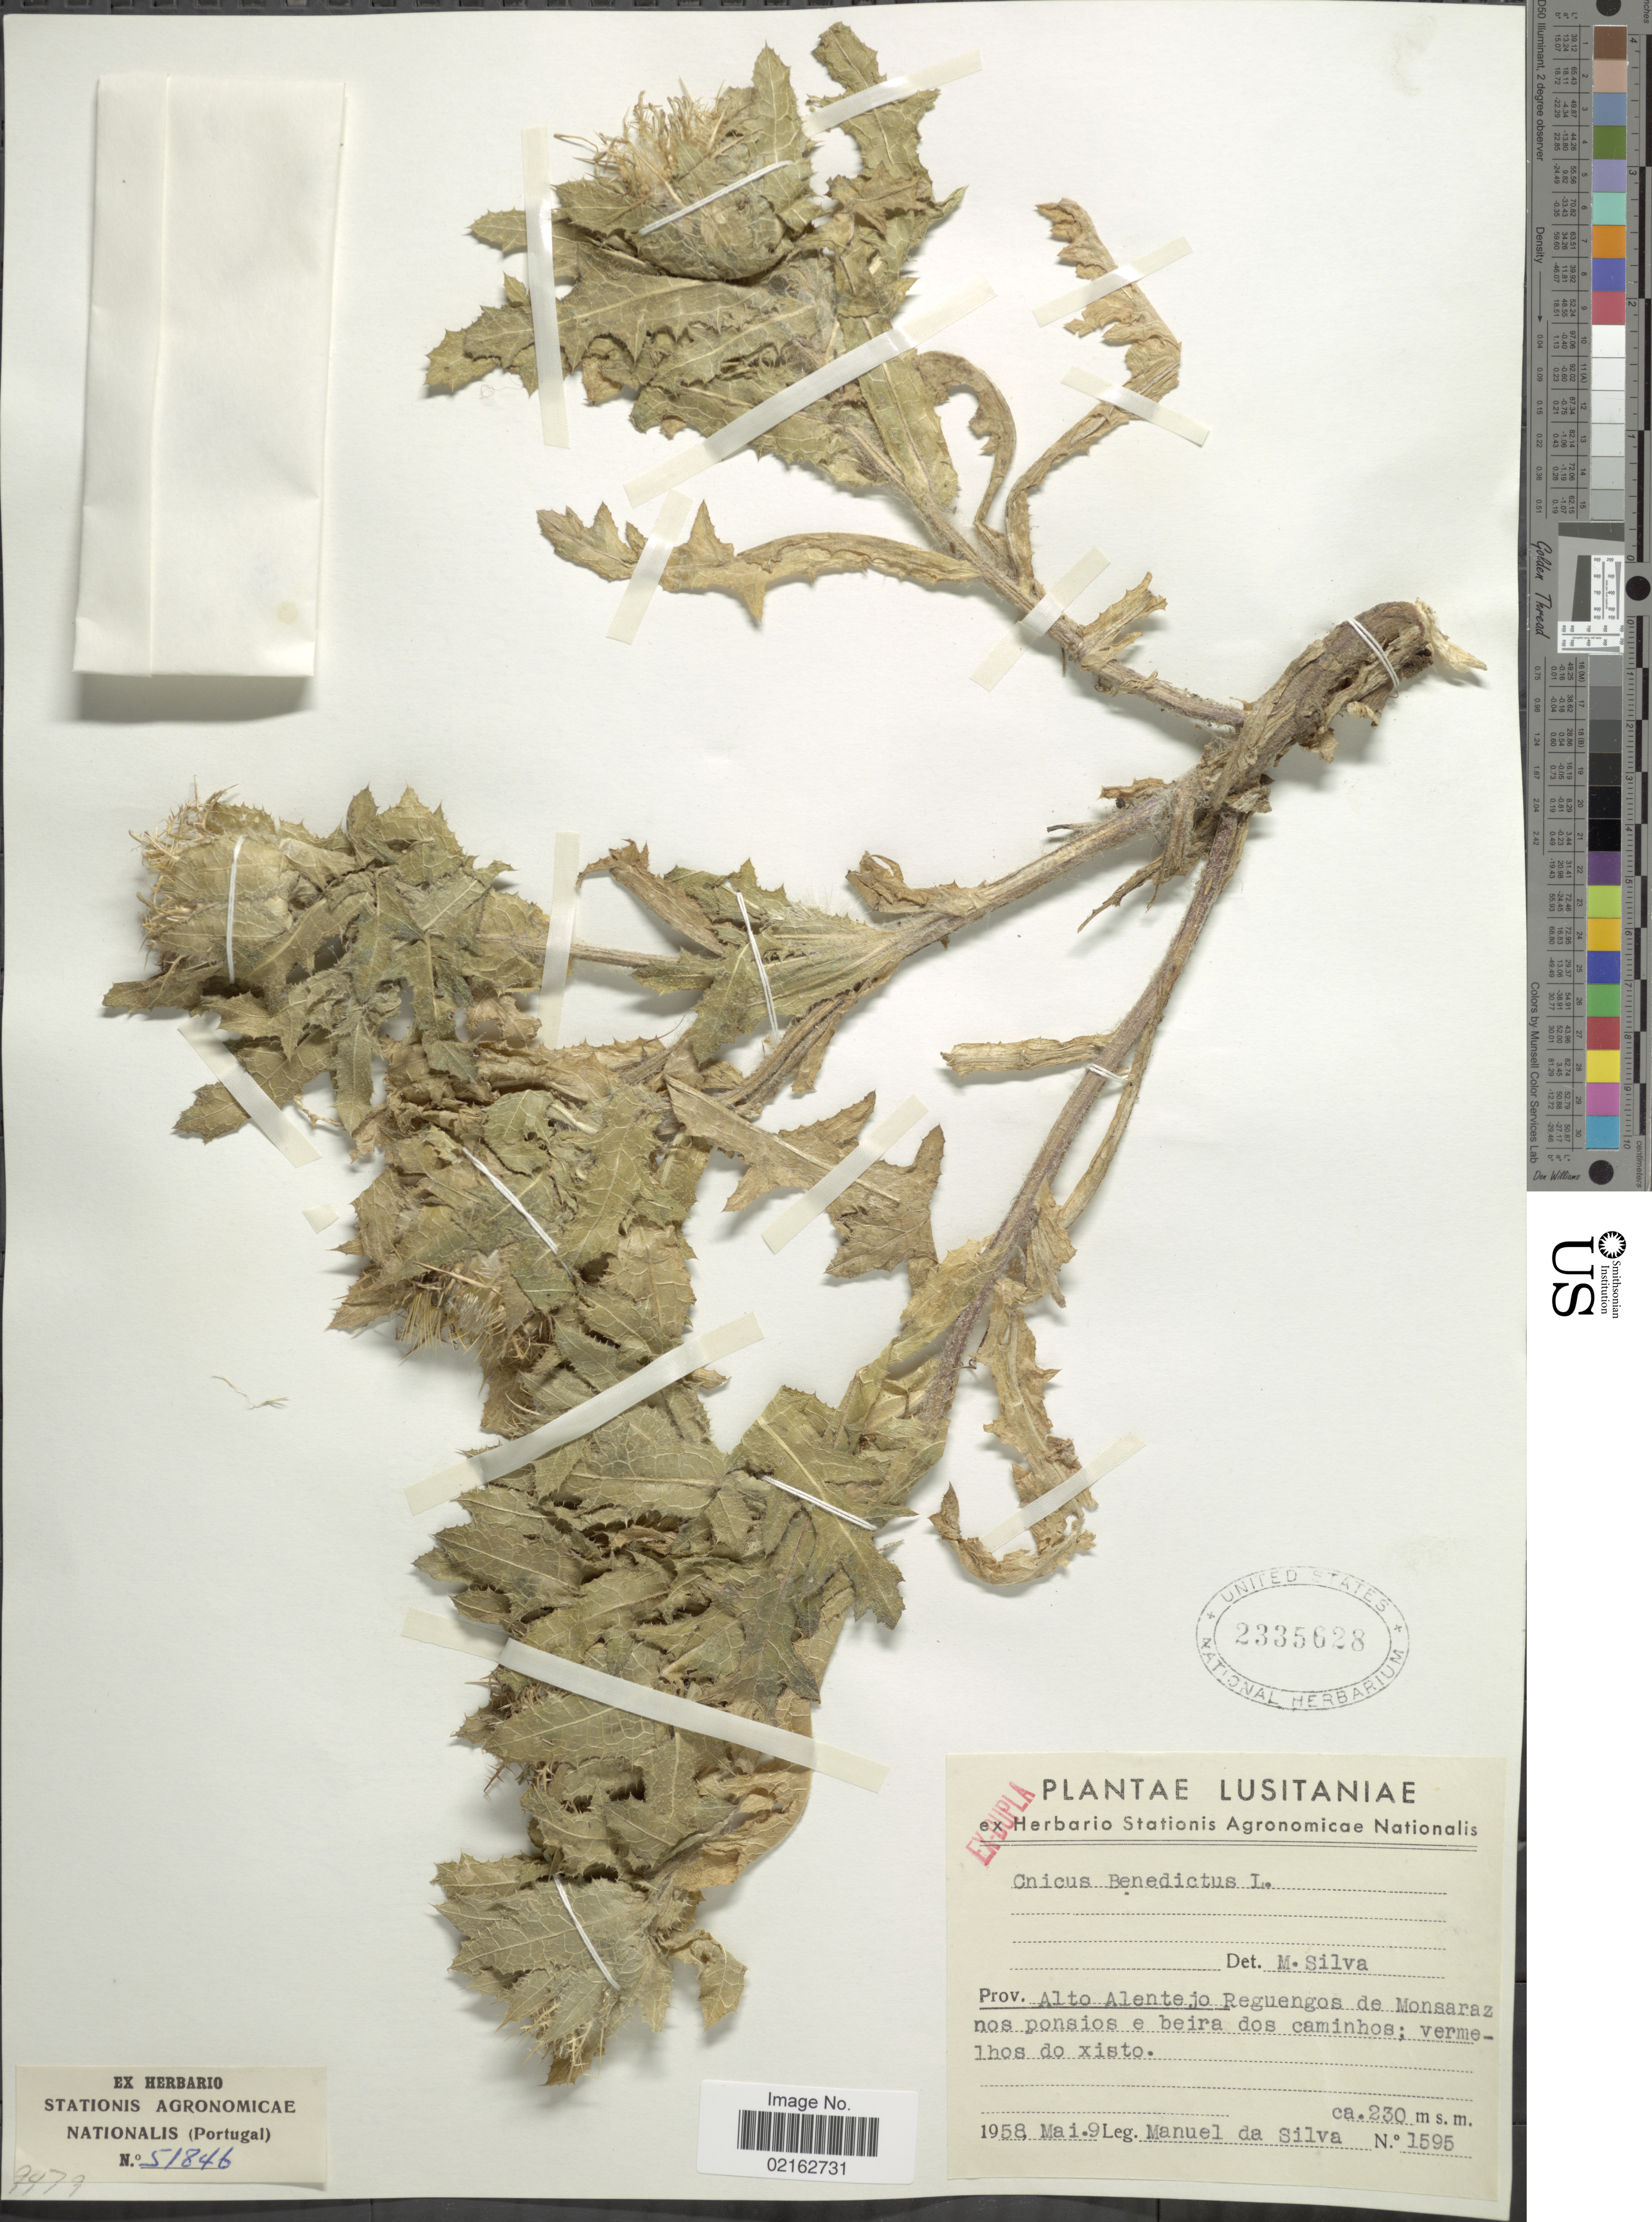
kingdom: Plantae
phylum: Tracheophyta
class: Magnoliopsida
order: Asterales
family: Asteraceae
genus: Centaurea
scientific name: Centaurea benedicta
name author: (L.) L.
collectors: M. Da Silva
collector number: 1595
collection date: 1958-05-09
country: Portugal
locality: Lusitaniae, Prov. Alto Alentejo, Reguengos de Monsaraz nos ponsios e beira dos caminhos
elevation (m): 230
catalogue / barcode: US 2335628